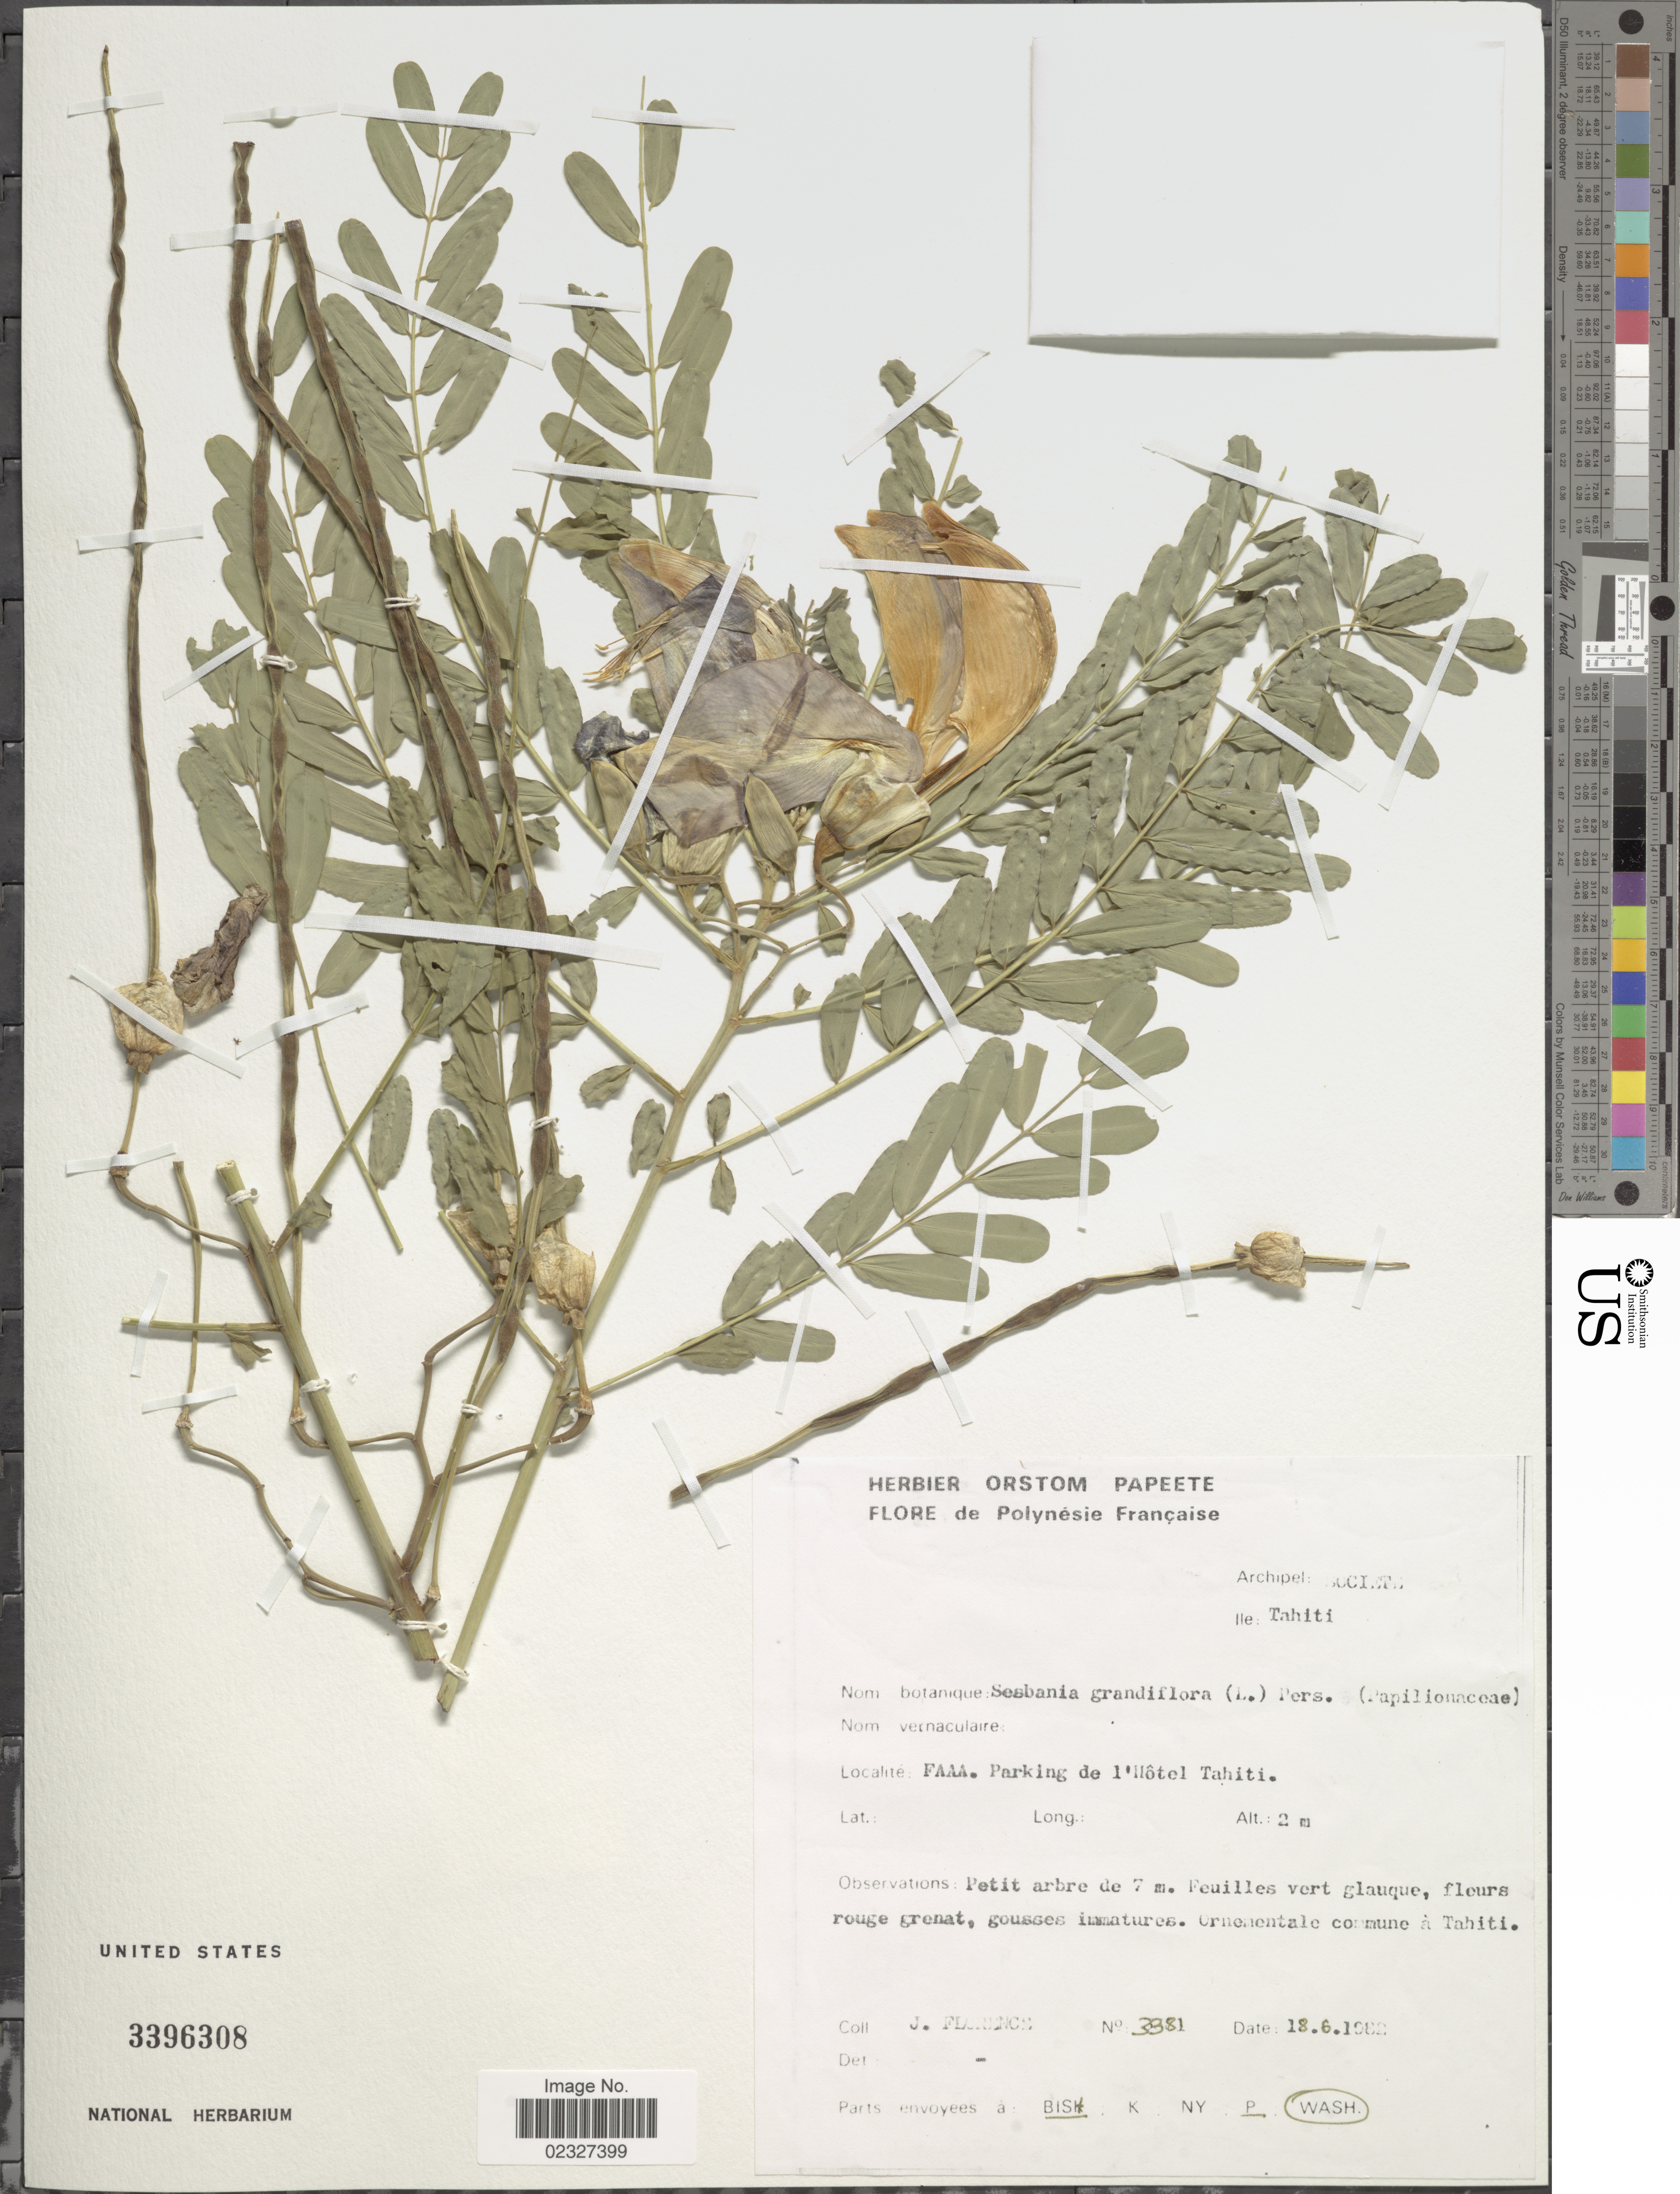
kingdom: Plantae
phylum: Tracheophyta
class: Magnoliopsida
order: Fabales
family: Fabaceae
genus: Sesbania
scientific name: Sesbania grandiflora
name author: (L.) Poir.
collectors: J. Florence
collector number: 3981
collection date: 1982-06-18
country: French Polynesia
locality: [illegible text]ociet[illegible text], Ille Tahiti, Faaa, parking de l'Hotel Tahiti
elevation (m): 2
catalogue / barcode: US 3396308